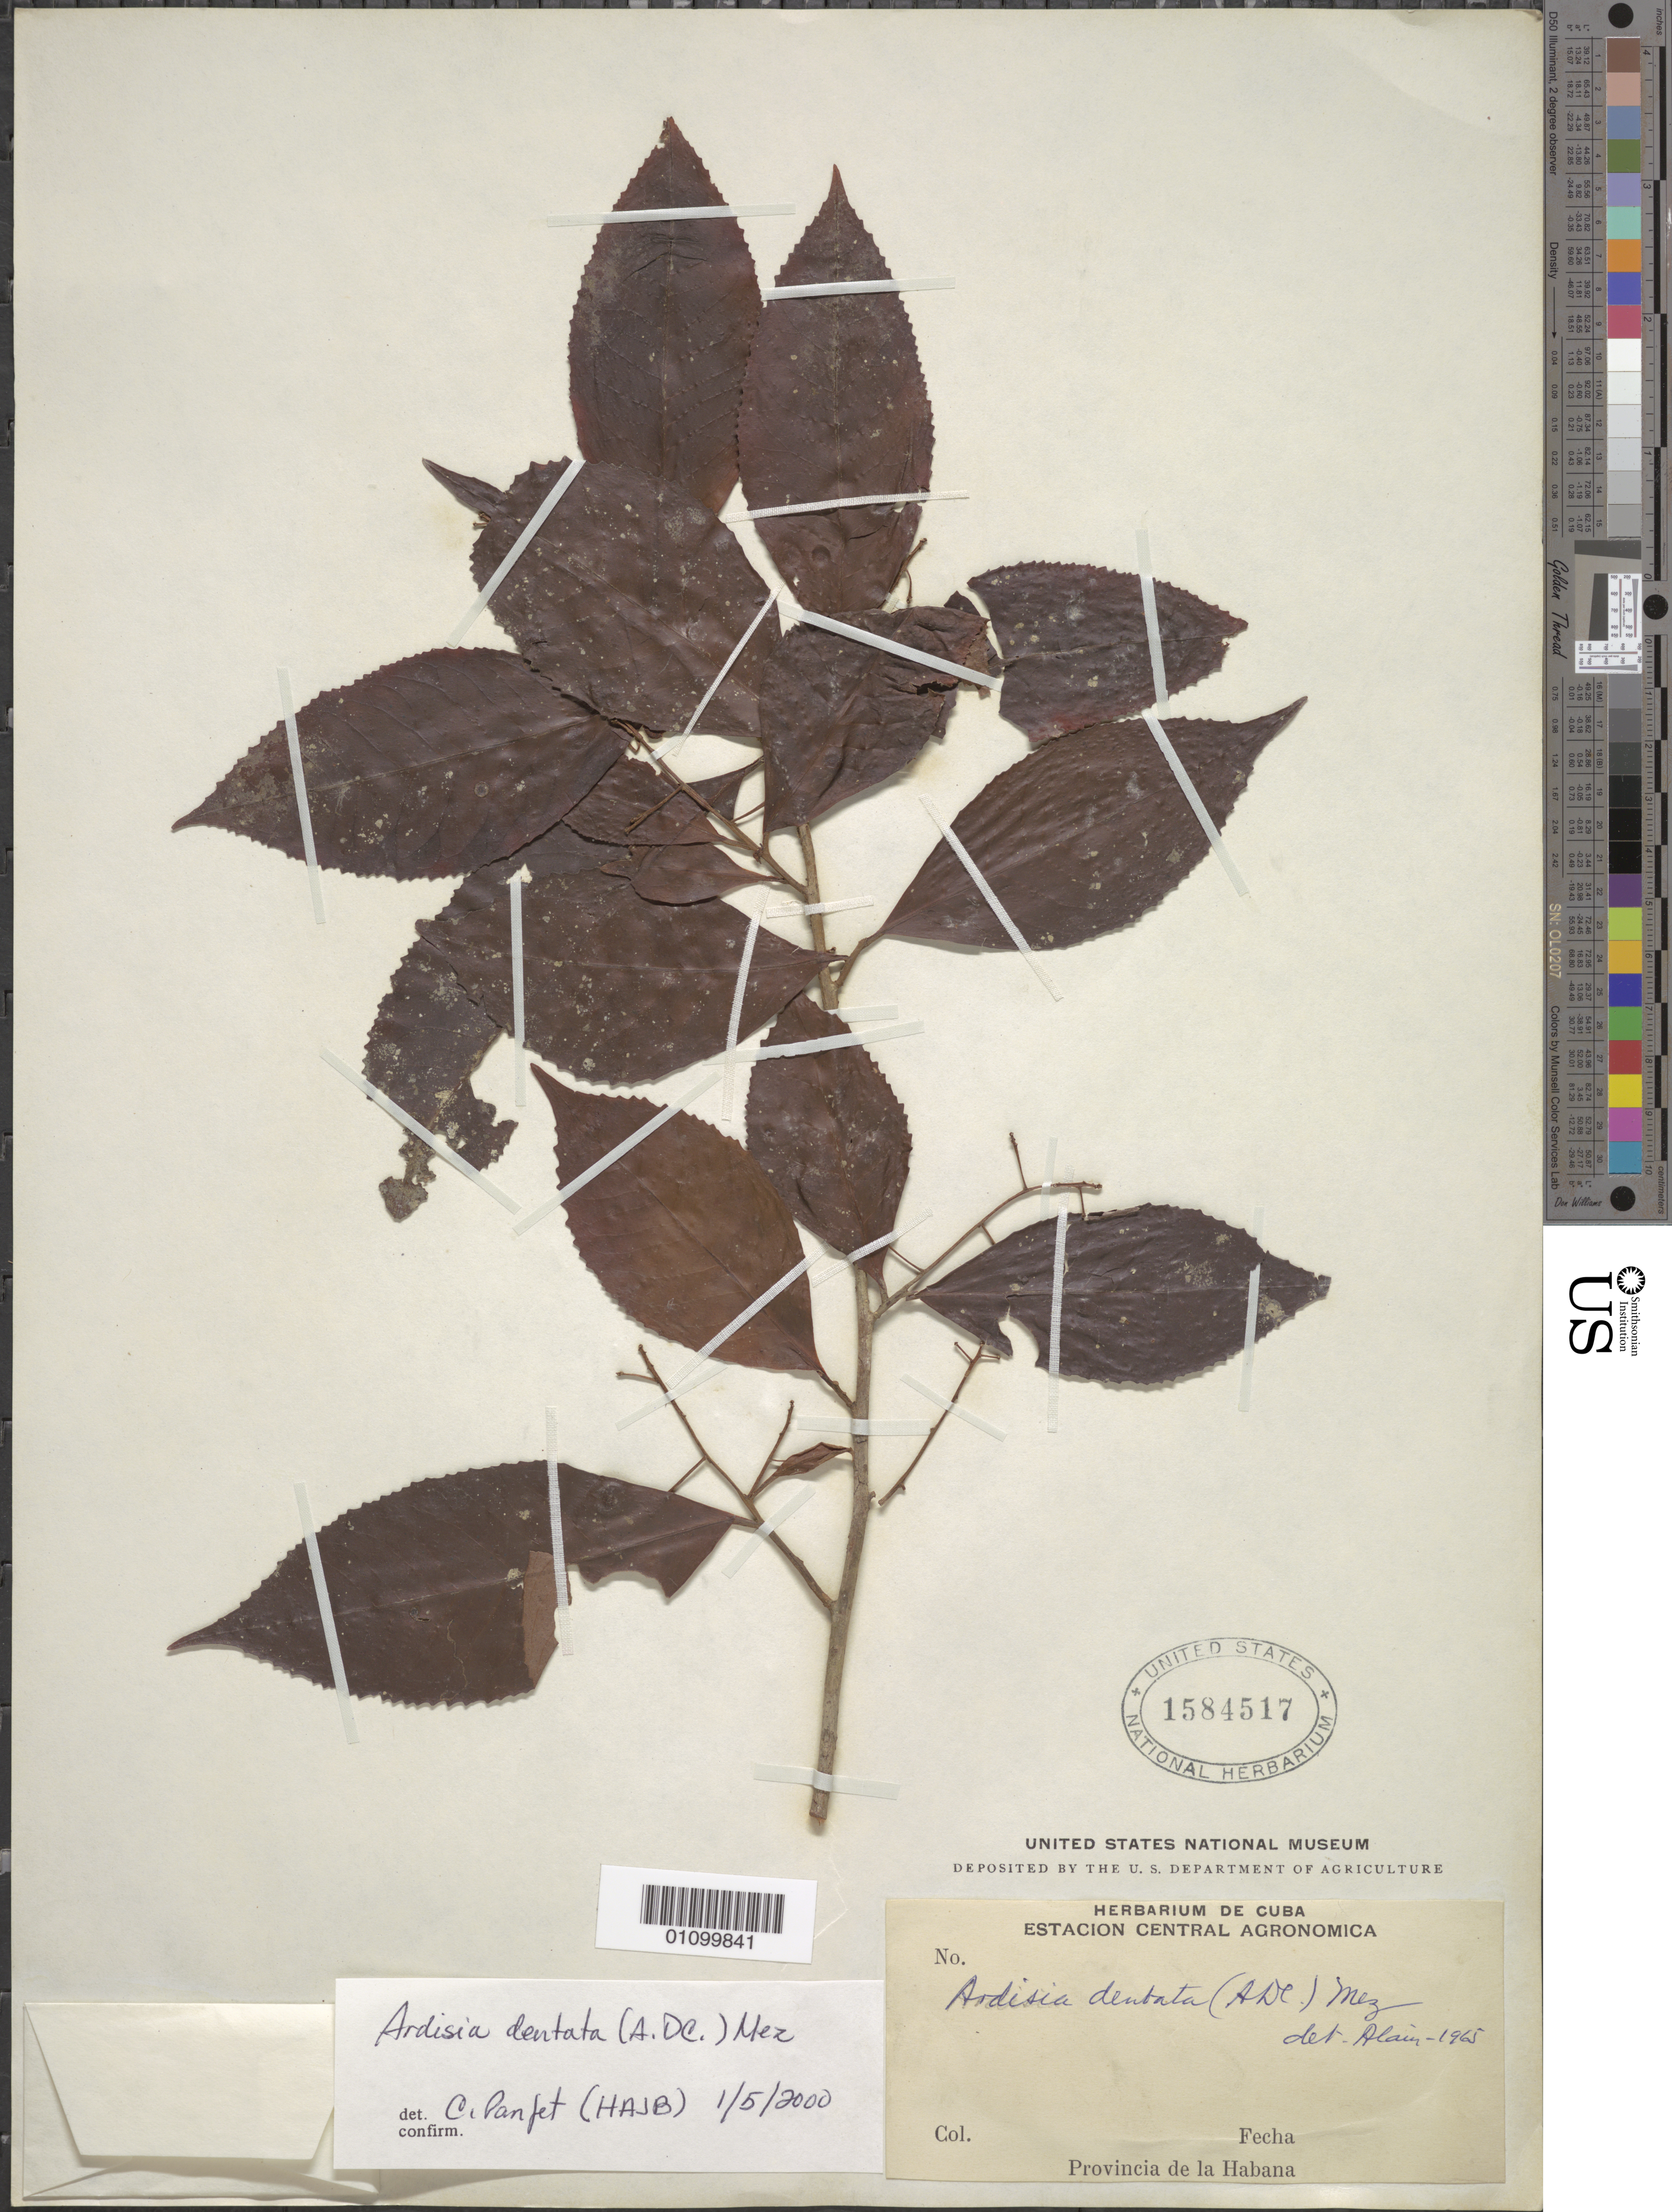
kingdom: Plantae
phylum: Tracheophyta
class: Magnoliopsida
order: Ericales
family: Primulaceae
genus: Ardisia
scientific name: Ardisia dentata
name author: (A. DC.) Mez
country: Cuba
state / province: La Habana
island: Cuba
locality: La Habana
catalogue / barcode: US 1584517